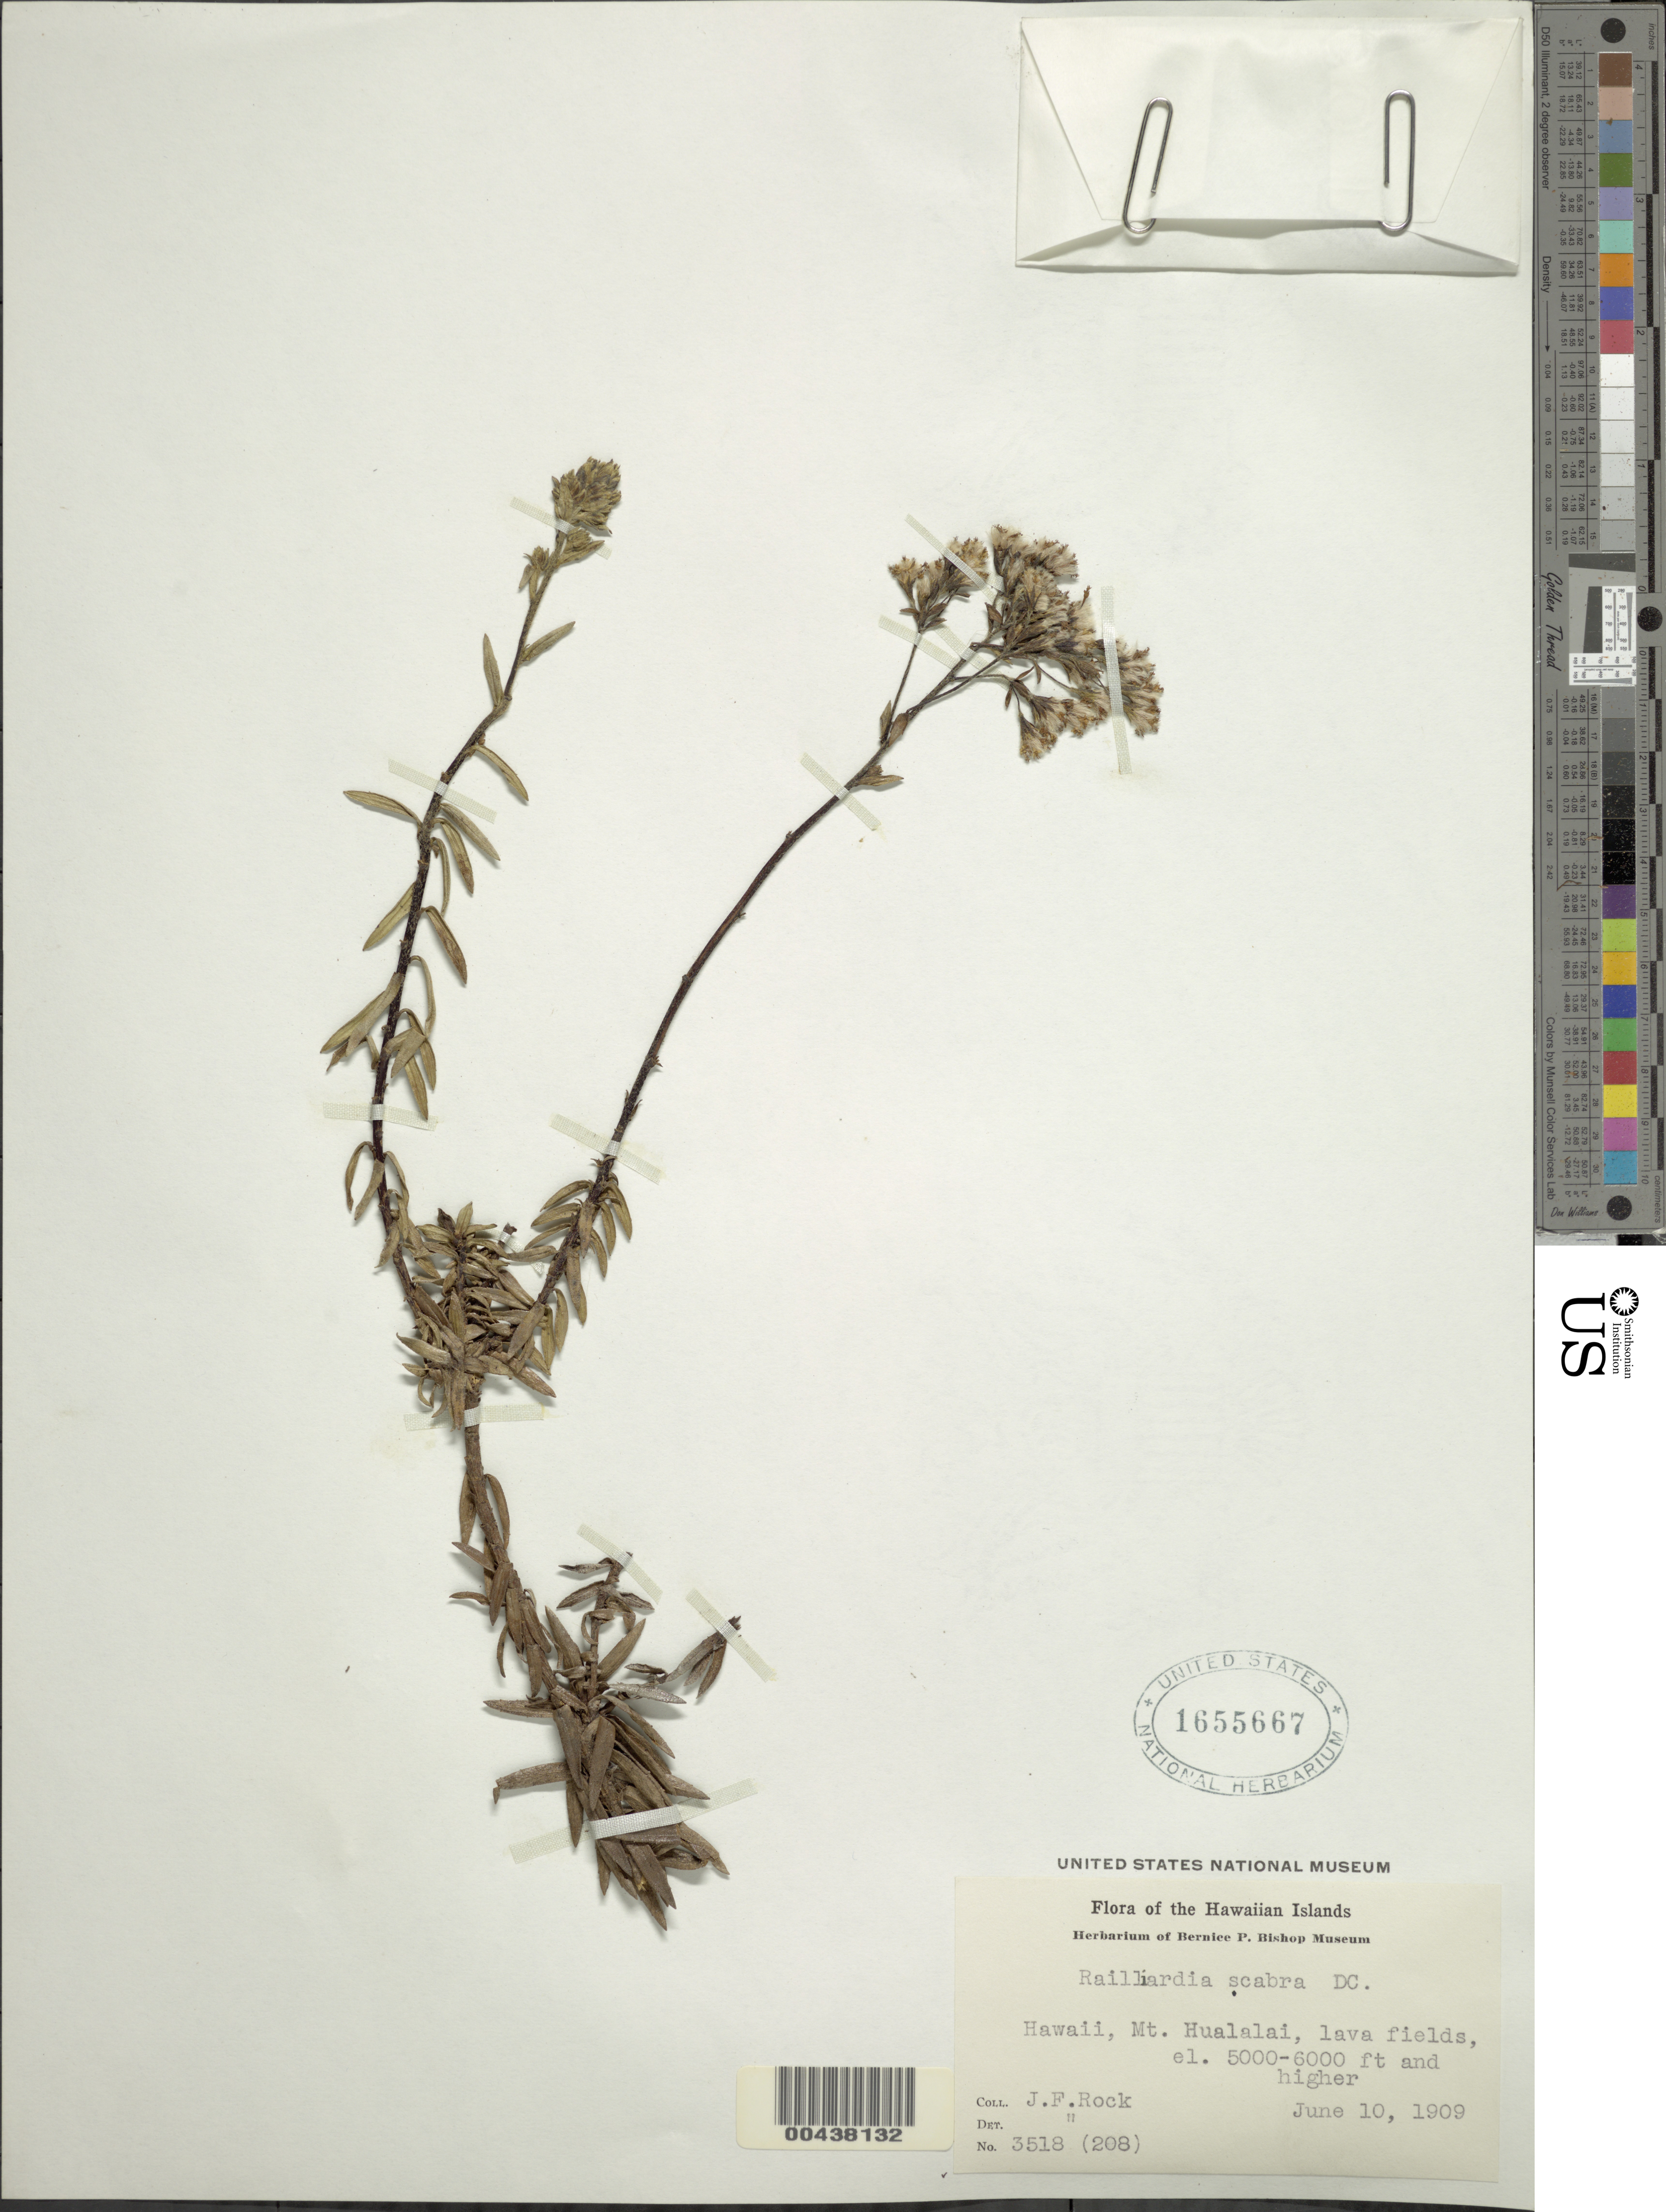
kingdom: Plantae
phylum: Tracheophyta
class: Magnoliopsida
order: Asterales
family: Asteraceae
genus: Dubautia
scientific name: Dubautia scabra subsp. scabra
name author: (DC.) D.D. Keck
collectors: J. F. Rock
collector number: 3518 (208)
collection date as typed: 10 Jun 1909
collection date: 1909-06-10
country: United States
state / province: Hawaii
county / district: Hawaii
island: Hawaii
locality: Mt. Hualalai, lava fields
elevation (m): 1524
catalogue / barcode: US 1655667